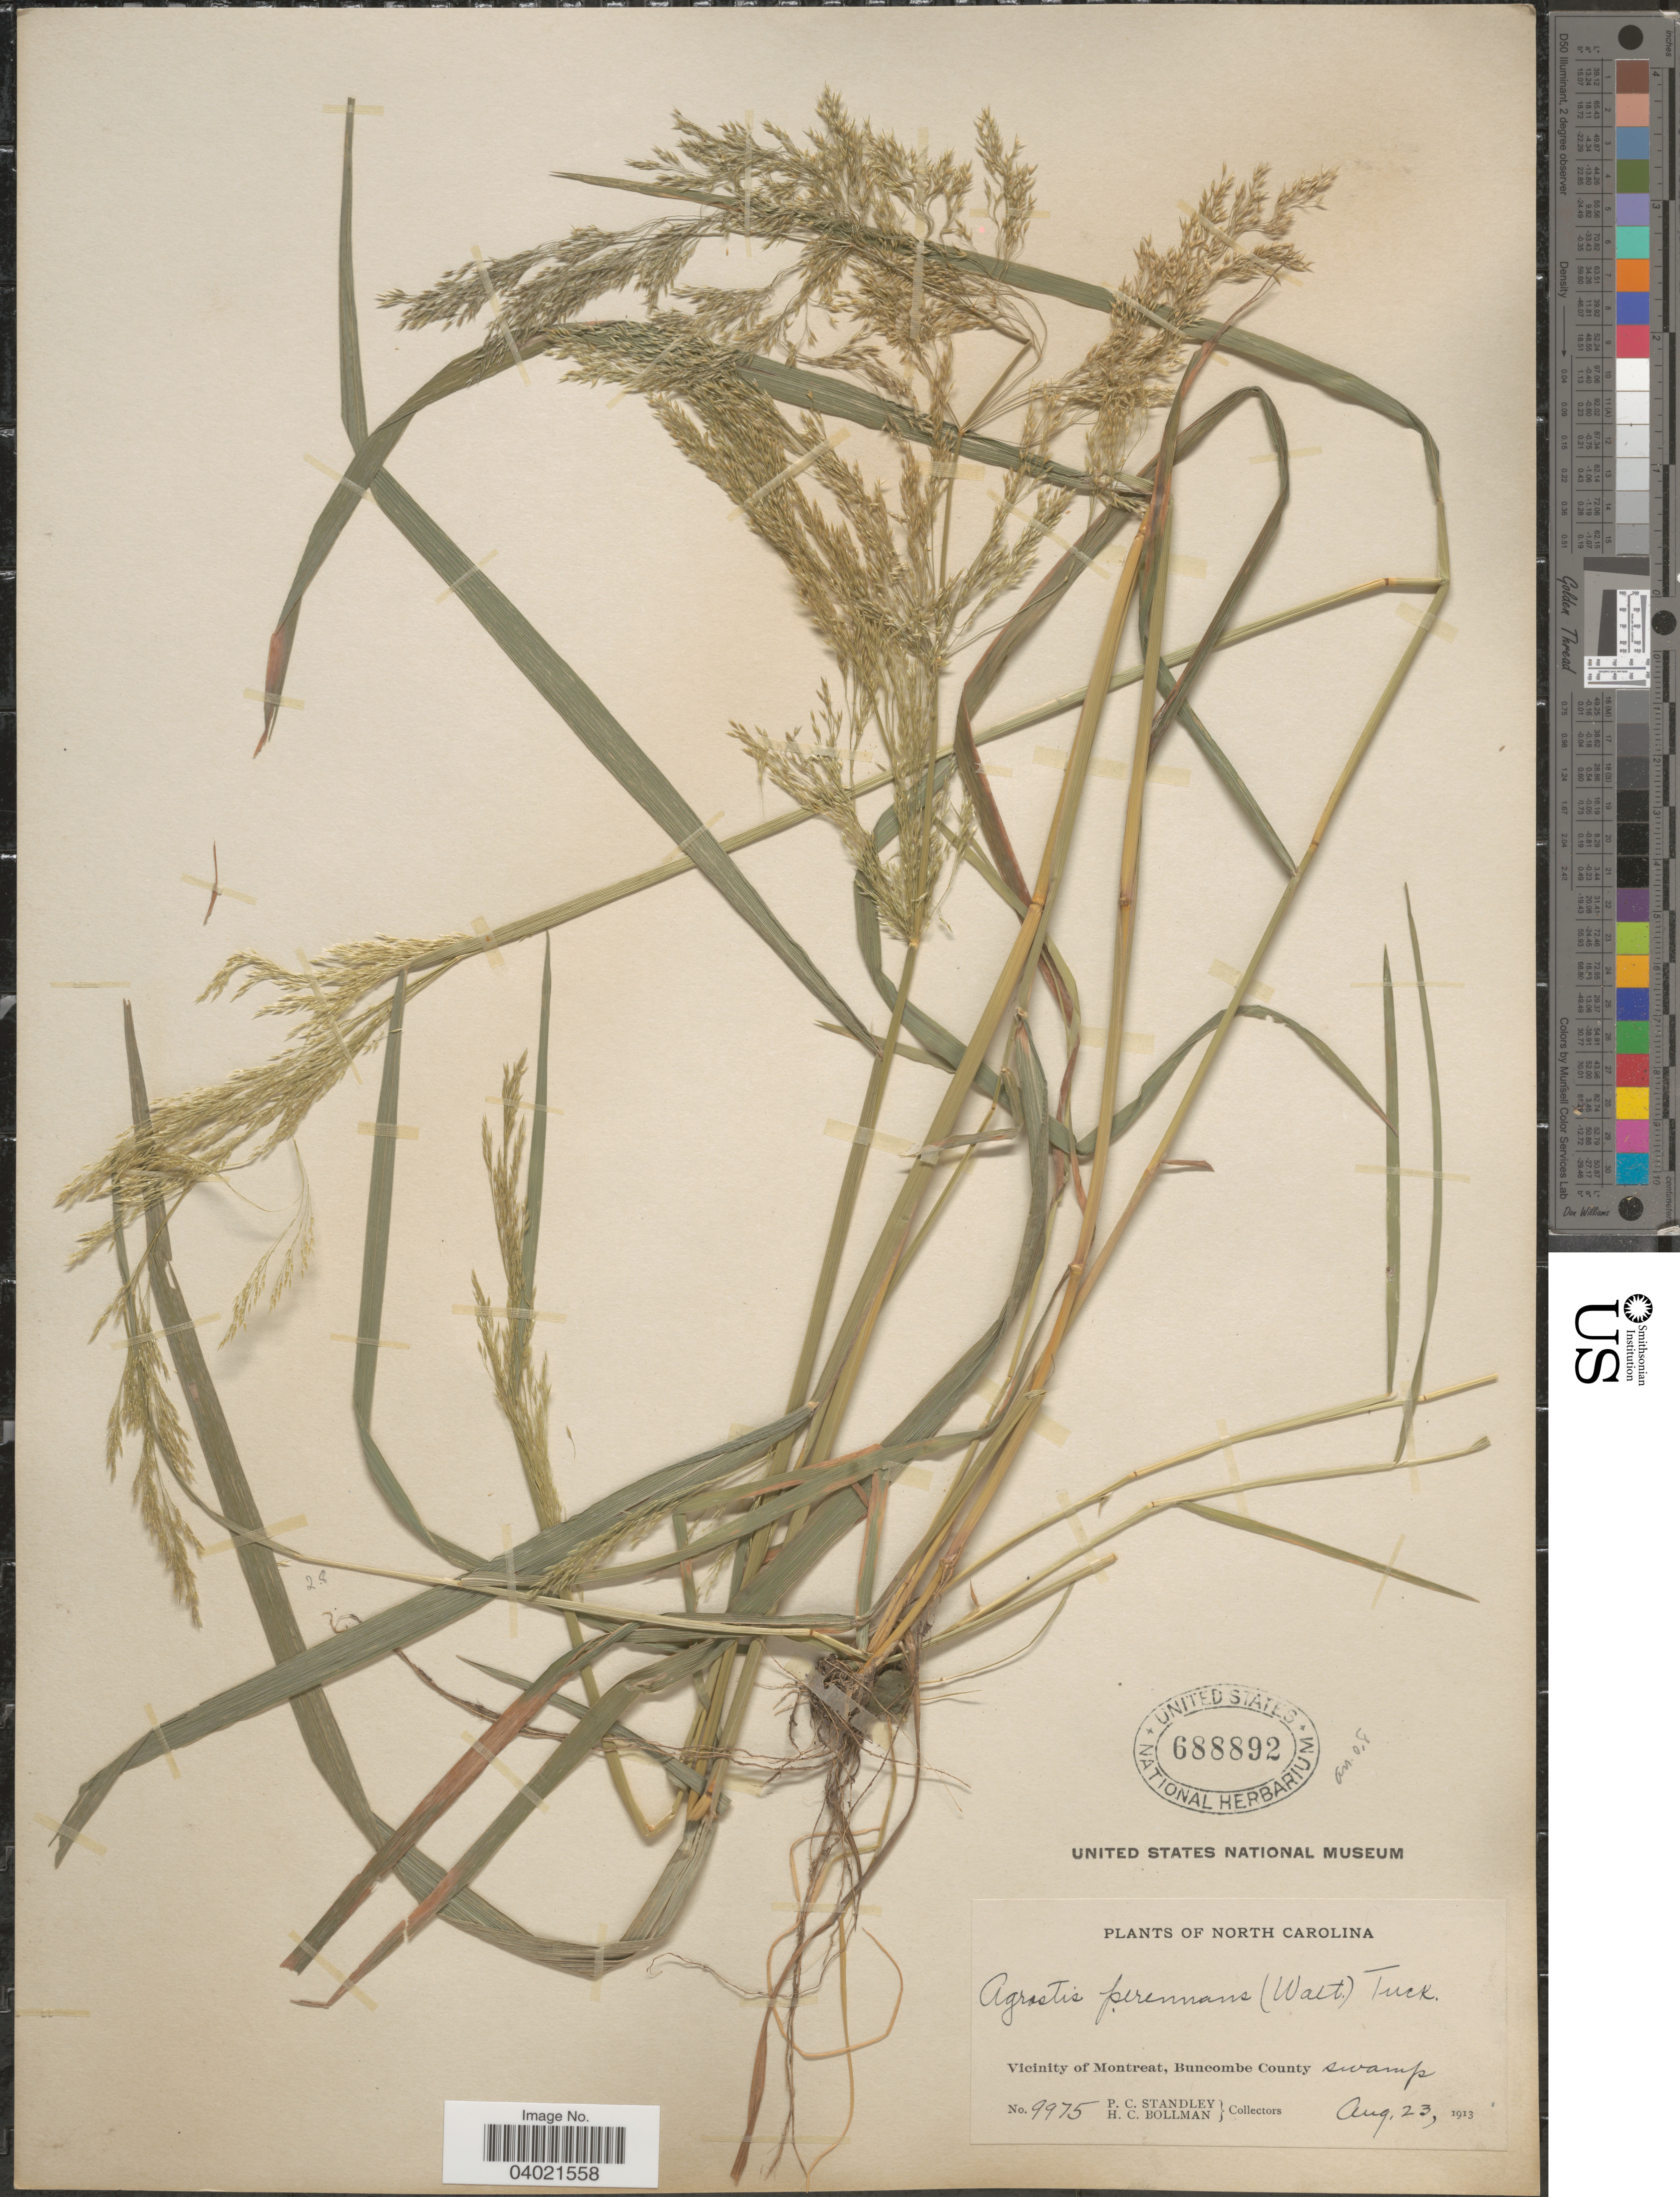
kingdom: Plantae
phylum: Tracheophyta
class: Liliopsida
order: Poales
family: Poaceae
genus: Agrostis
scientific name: Agrostis perennans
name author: (Walter) Tuck.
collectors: P. C. Standley & H. C. Bollman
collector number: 9975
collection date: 1913-08-23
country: United States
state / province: North Carolina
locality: Vicinity of Montreat, Buncombe County. Swamp.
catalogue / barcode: US 688892